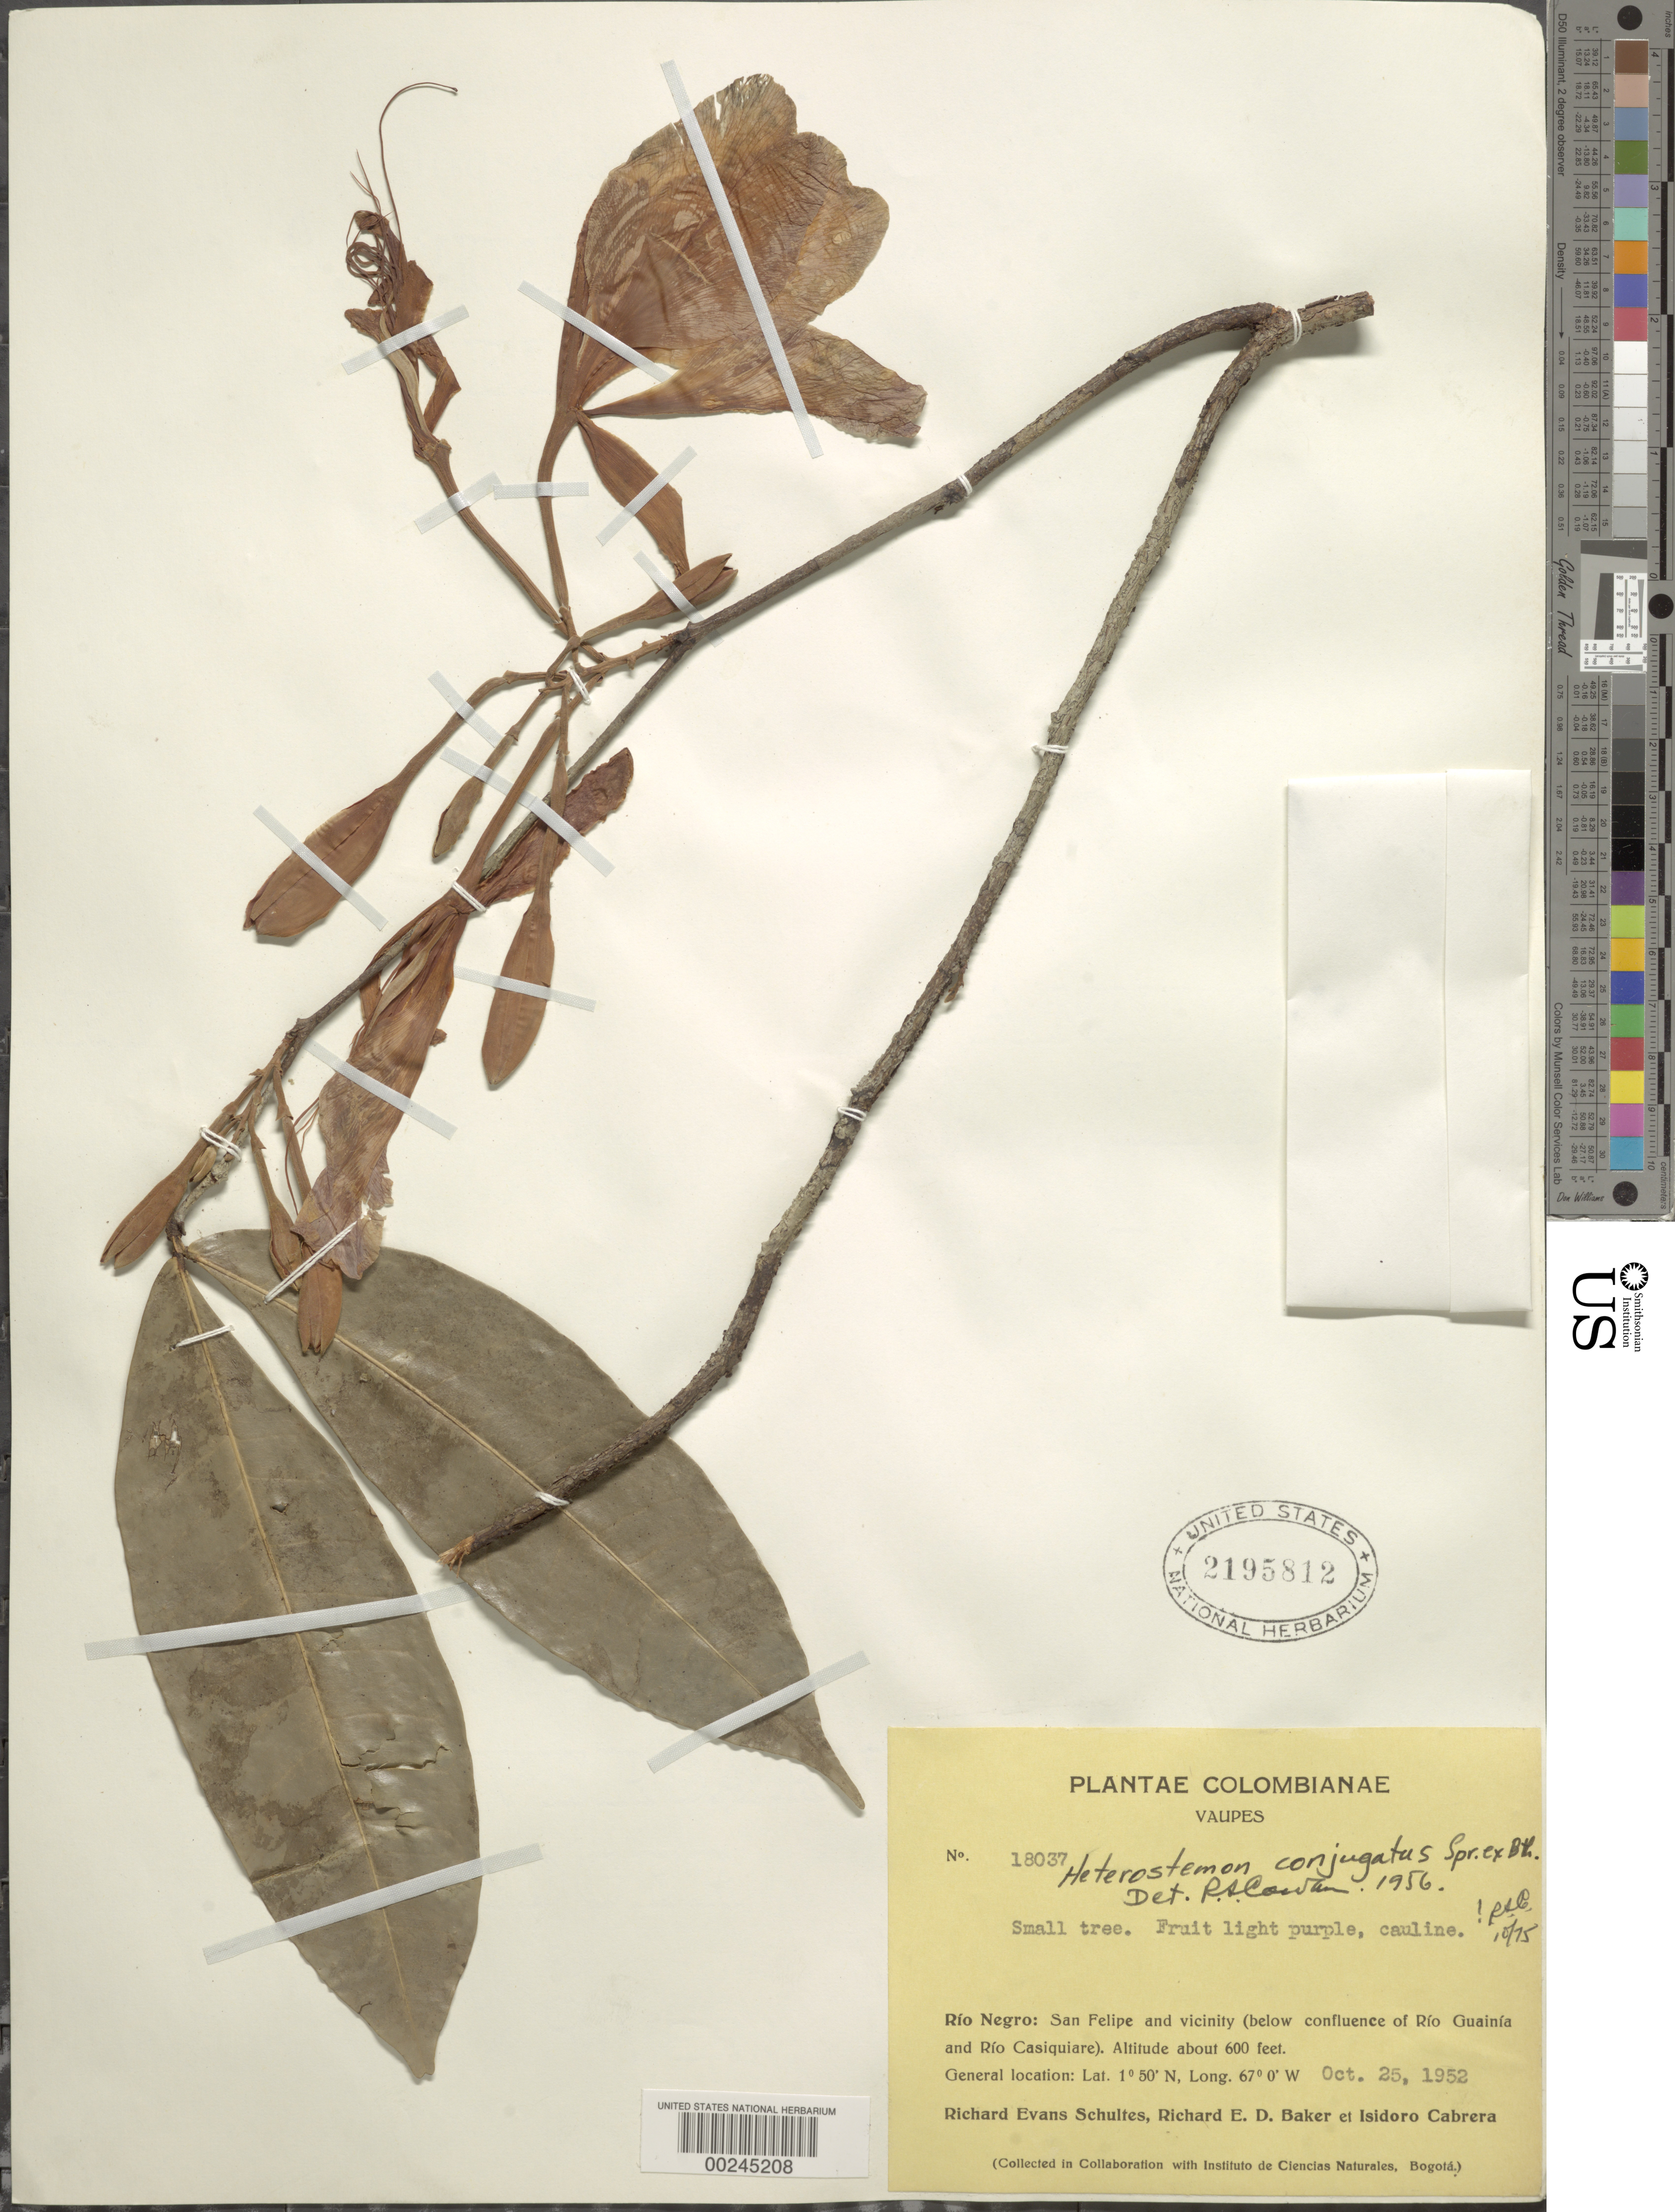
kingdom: Plantae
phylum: Tracheophyta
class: Magnoliopsida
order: Fabales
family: Fabaceae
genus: Heterostemon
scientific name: Heterostemon conjugatus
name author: Spruce ex Benth.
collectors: R. E. Schultes, E. D. Baker & I. Cabrera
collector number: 18037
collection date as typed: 25 Oct 1952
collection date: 1952-10-25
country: Colombia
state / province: Vaupés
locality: Rio Negro: San Felipe and vicinity (below confluence of Rio Guainia and Rio Casiquiare)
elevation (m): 183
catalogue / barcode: US 2195812